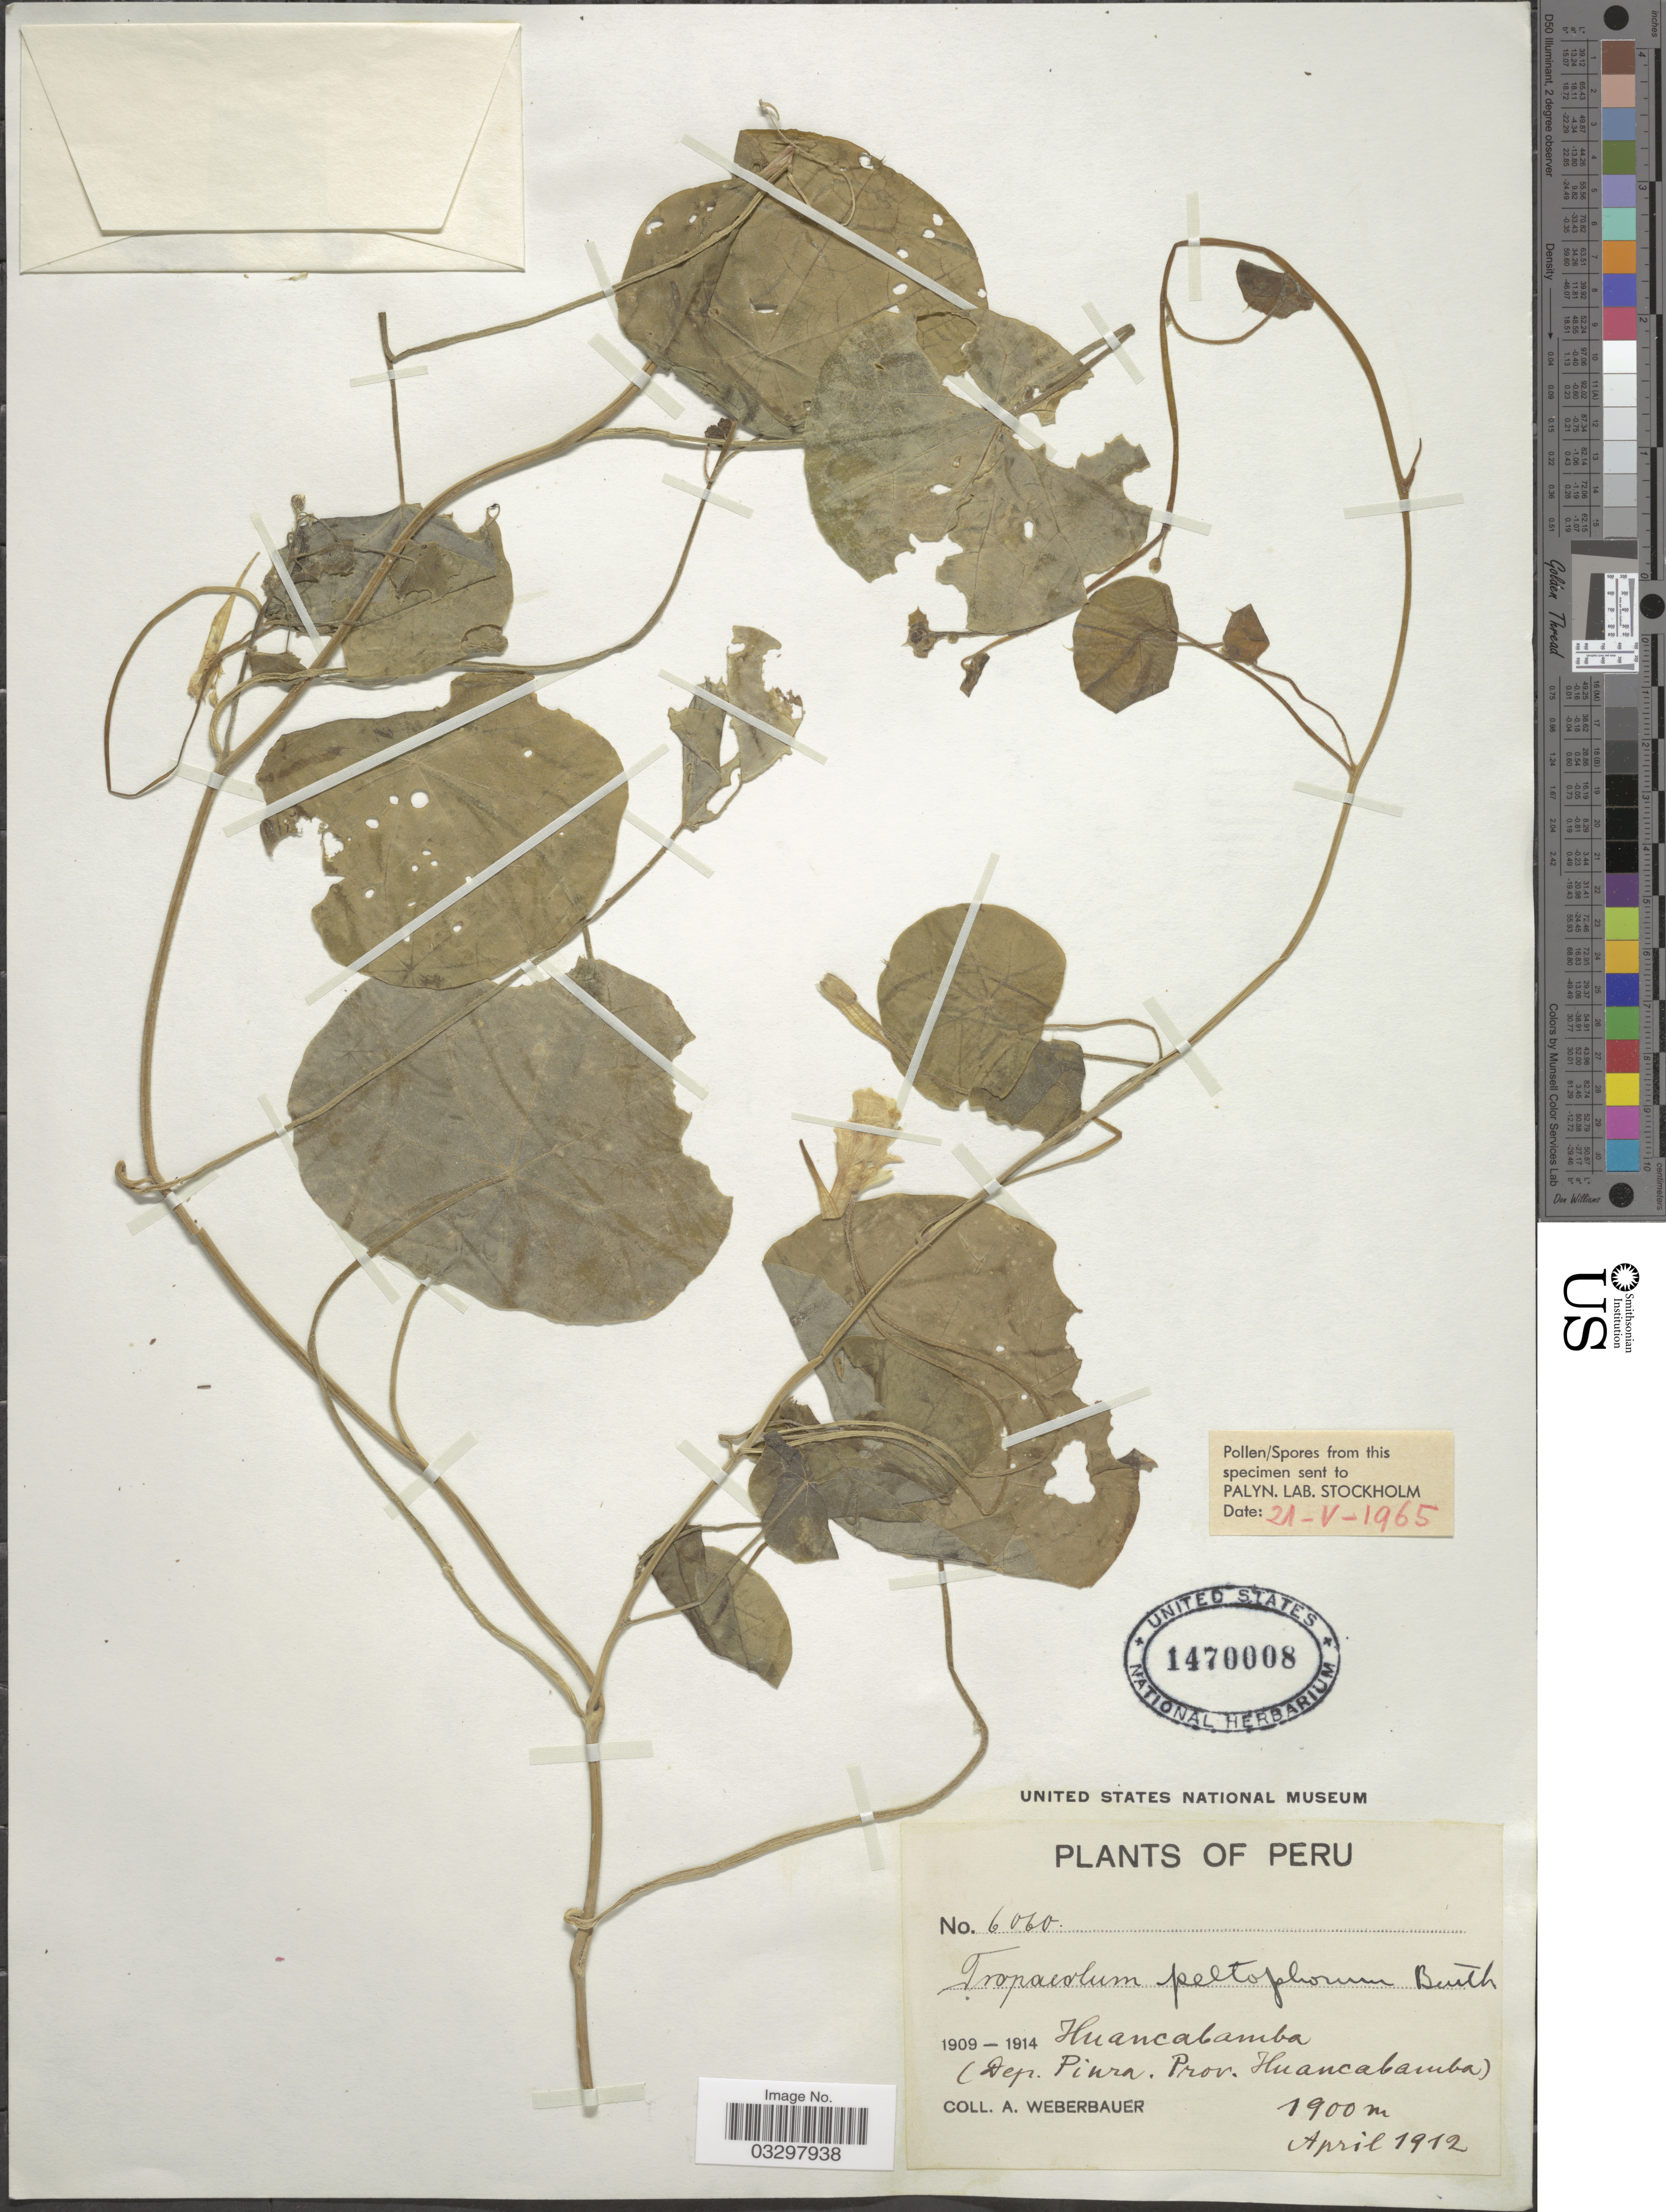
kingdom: Plantae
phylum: Tracheophyta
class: Magnoliopsida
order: Brassicales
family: Tropaeolaceae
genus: Tropaeolum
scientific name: Tropaeolum peltophorum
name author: Benth.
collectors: A. Weberbauer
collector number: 6060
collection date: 1912-04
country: Peru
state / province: Piura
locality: Huancabamba, (Dep. Piura. Prov. Huancabamba).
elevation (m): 1900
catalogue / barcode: US 1470008